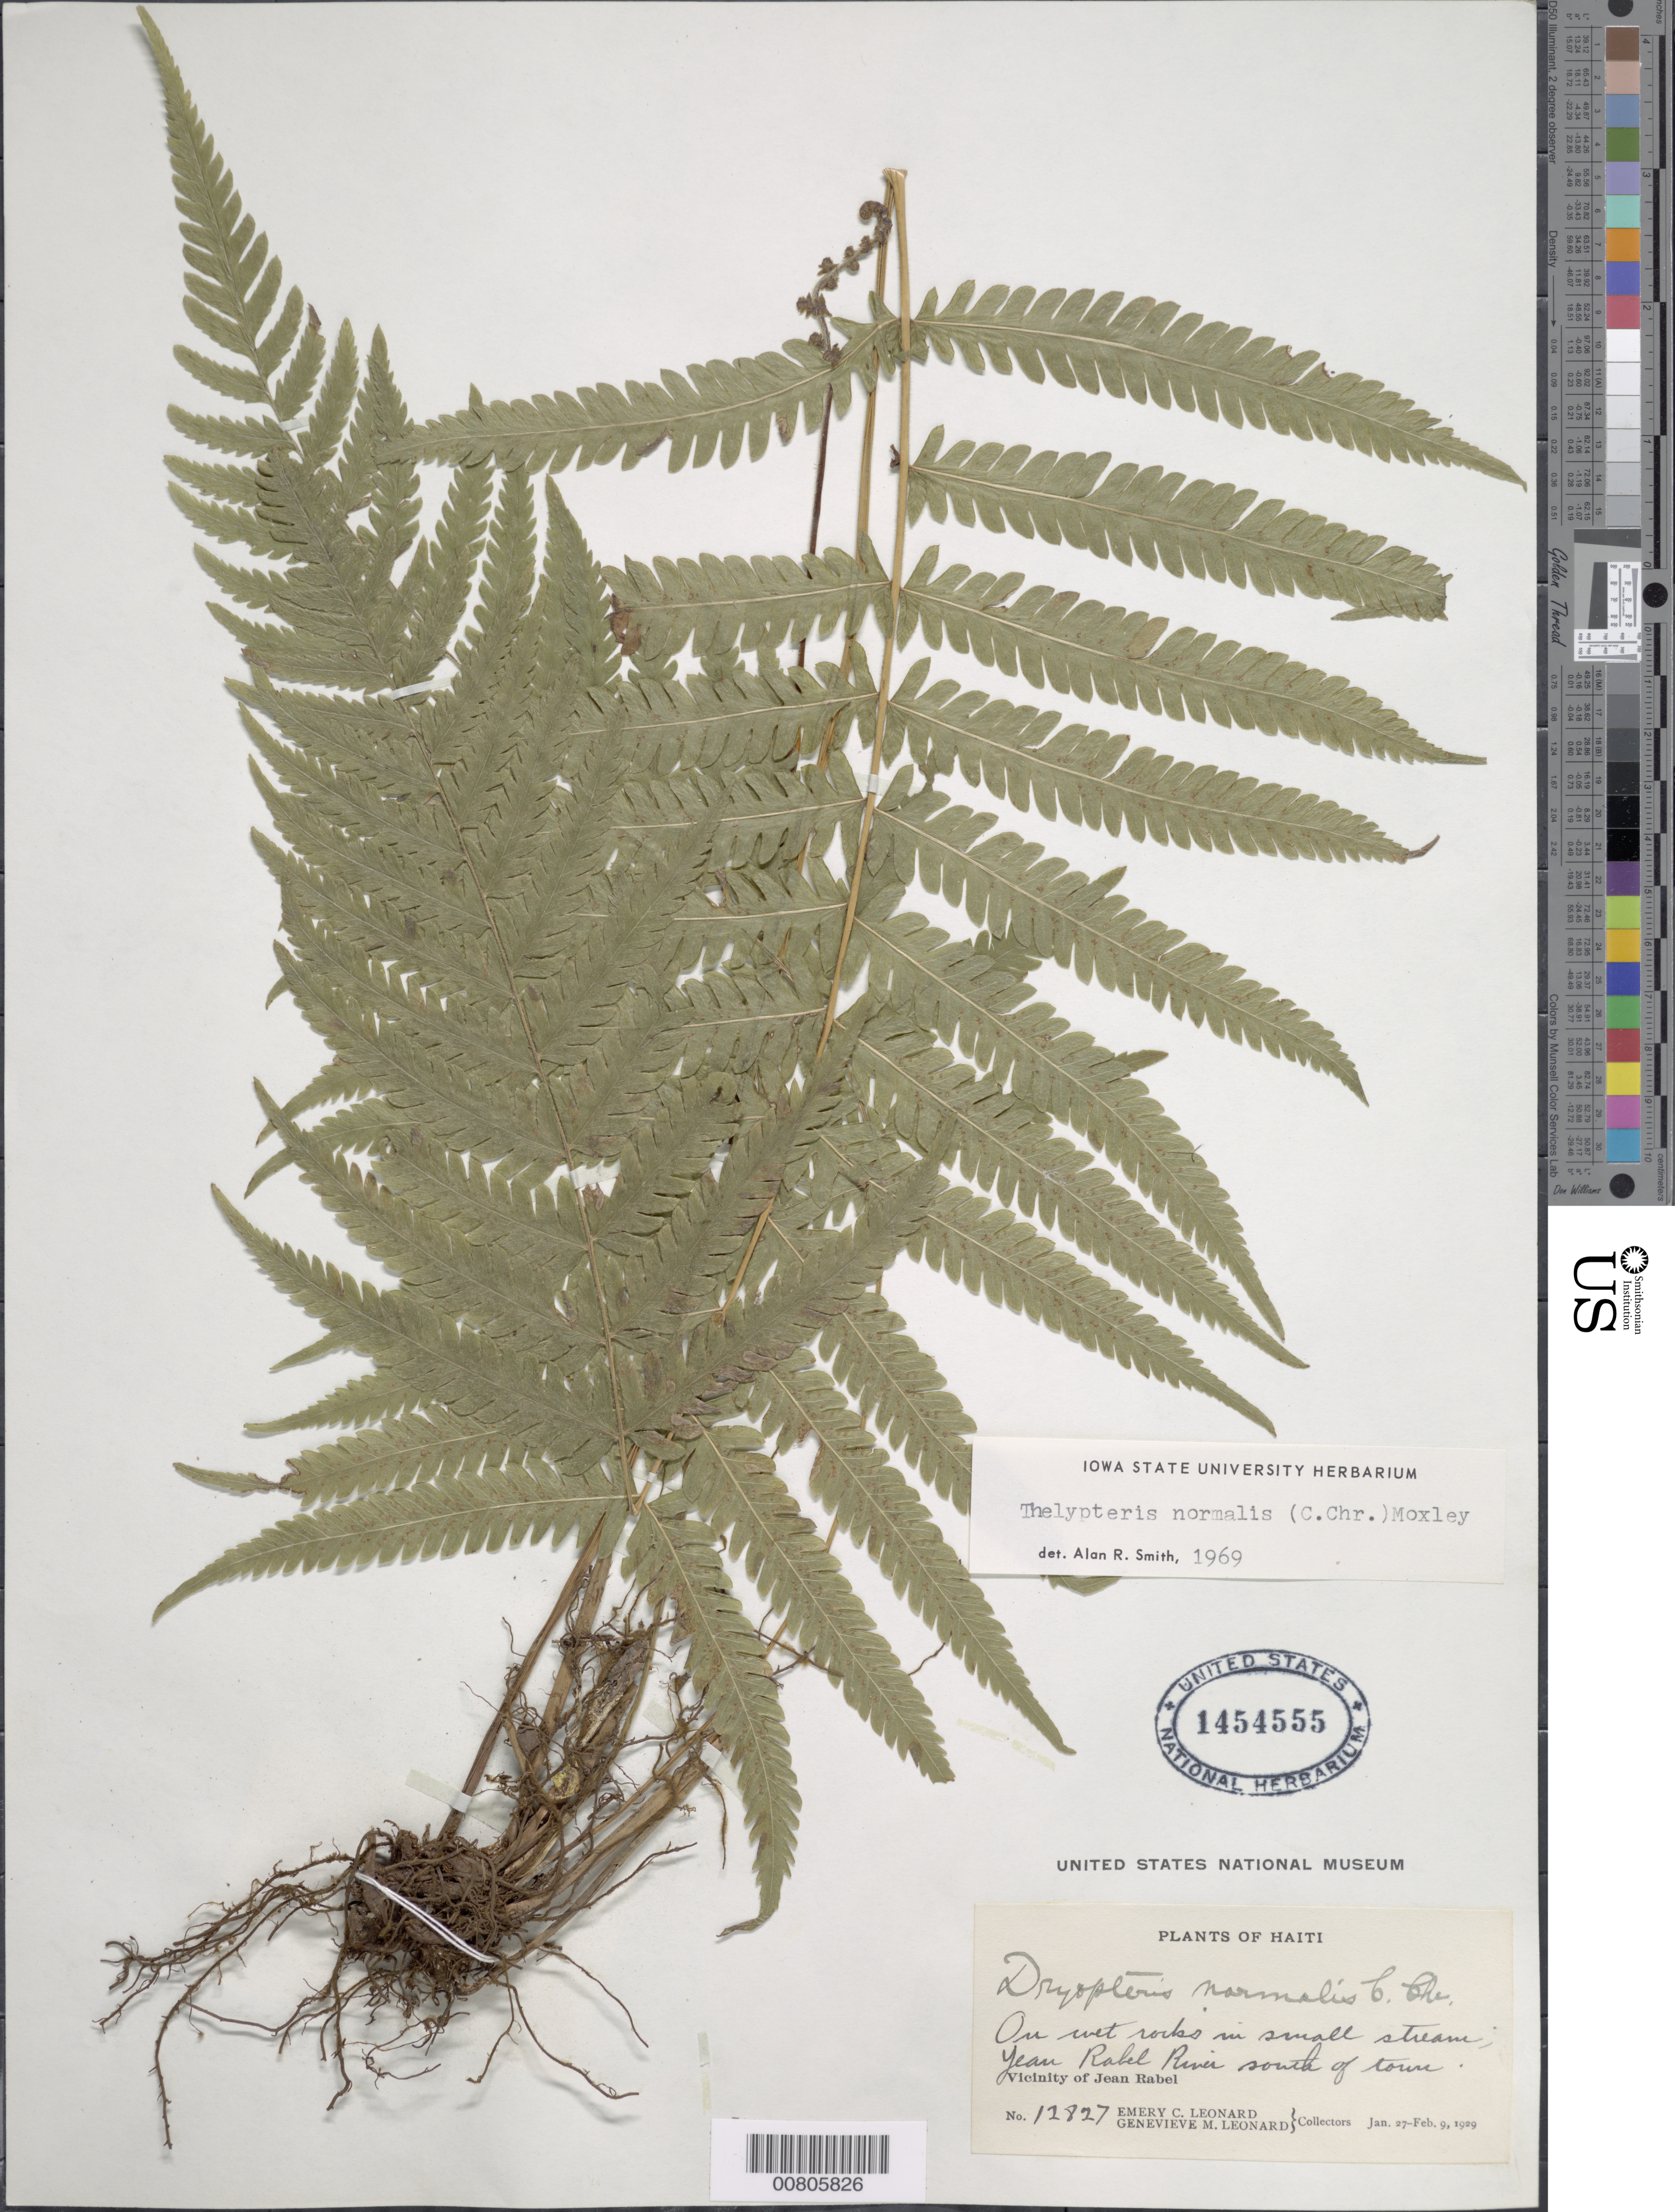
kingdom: Plantae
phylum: Tracheophyta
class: Polypodiopsida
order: Polypodiales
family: Thelypteridaceae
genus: Christella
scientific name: Christella kunthii comb. ined.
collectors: E. C. Leonard & G. M. Leonard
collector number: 12827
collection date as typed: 27 Jan 1929 to 09 Feb 1929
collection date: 1929-01-27/1929-02-09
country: Haiti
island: Hispaniola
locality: Jean Rabel vicinity, Jean Rabel River S of town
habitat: Wet rocks in small stream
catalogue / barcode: US 1454555